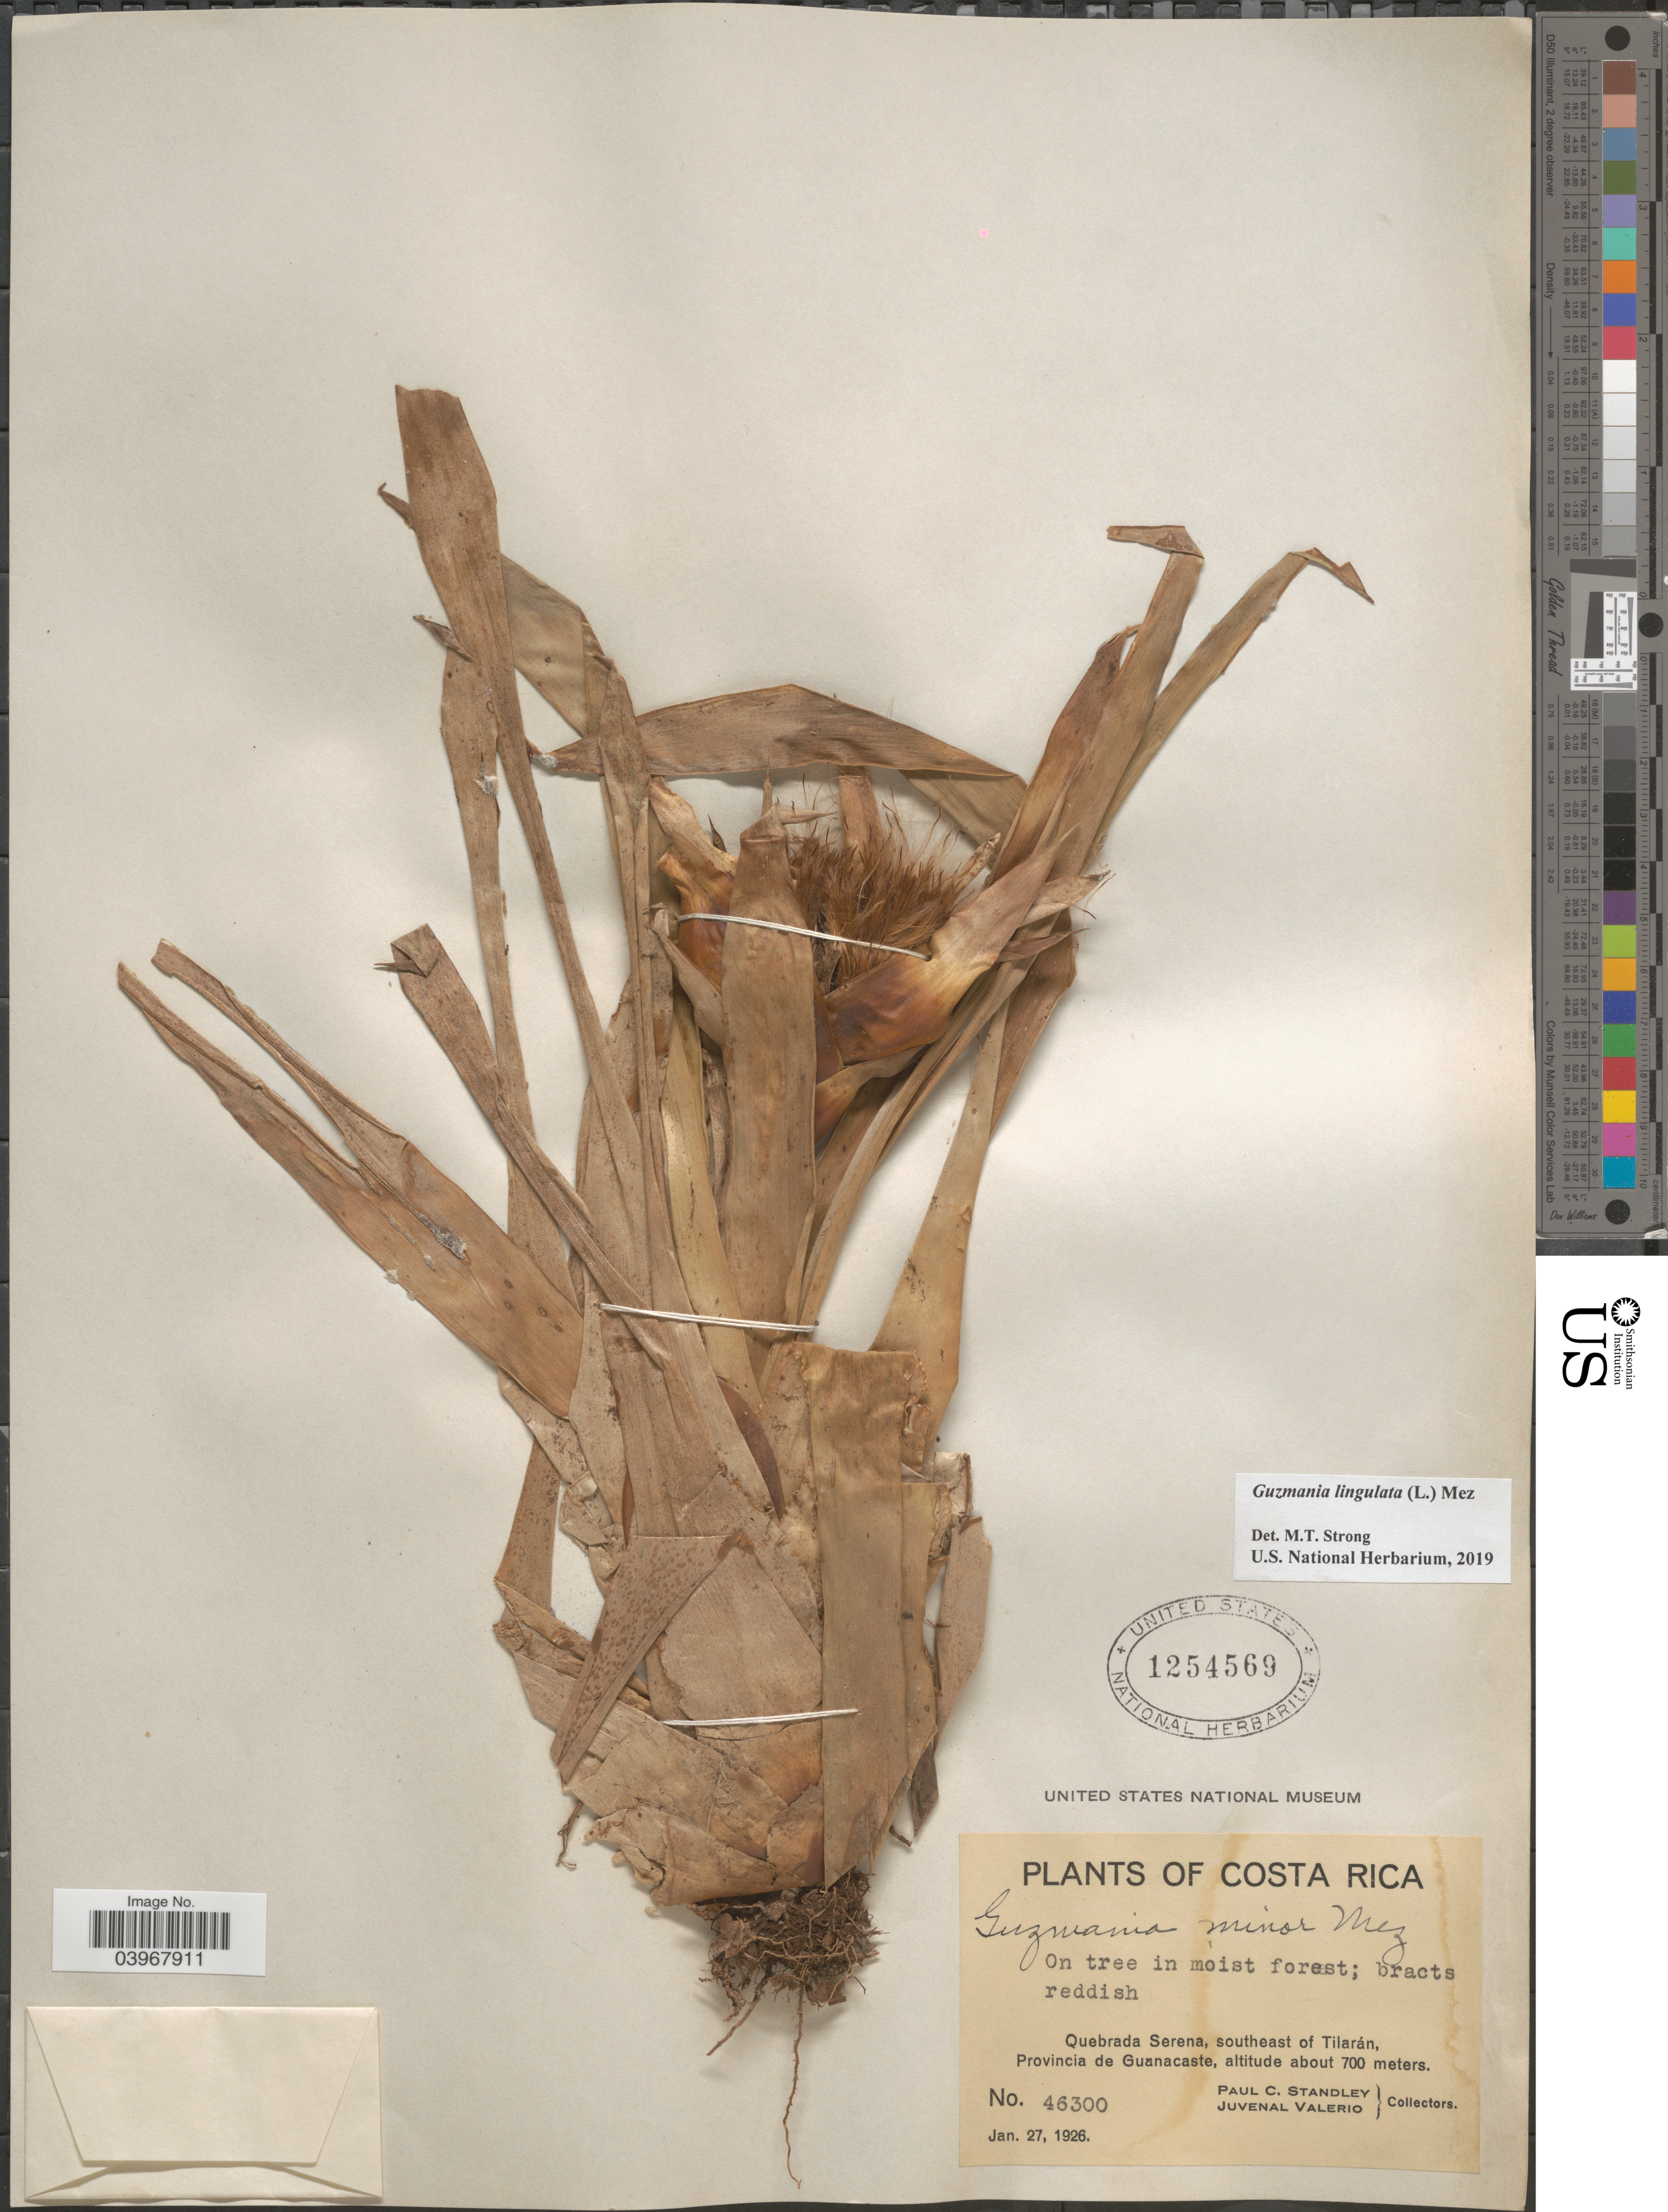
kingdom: Plantae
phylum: Tracheophyta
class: Liliopsida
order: Poales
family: Bromeliaceae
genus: Guzmania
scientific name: Guzmania lingulata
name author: (L.) Mez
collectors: P. C. Standley & J. Valerio R.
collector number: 46300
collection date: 1926-01-27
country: Costa Rica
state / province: Guanacaste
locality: Quebrada Serena, southeast of Tilarán.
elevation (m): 700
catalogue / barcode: US 1254569